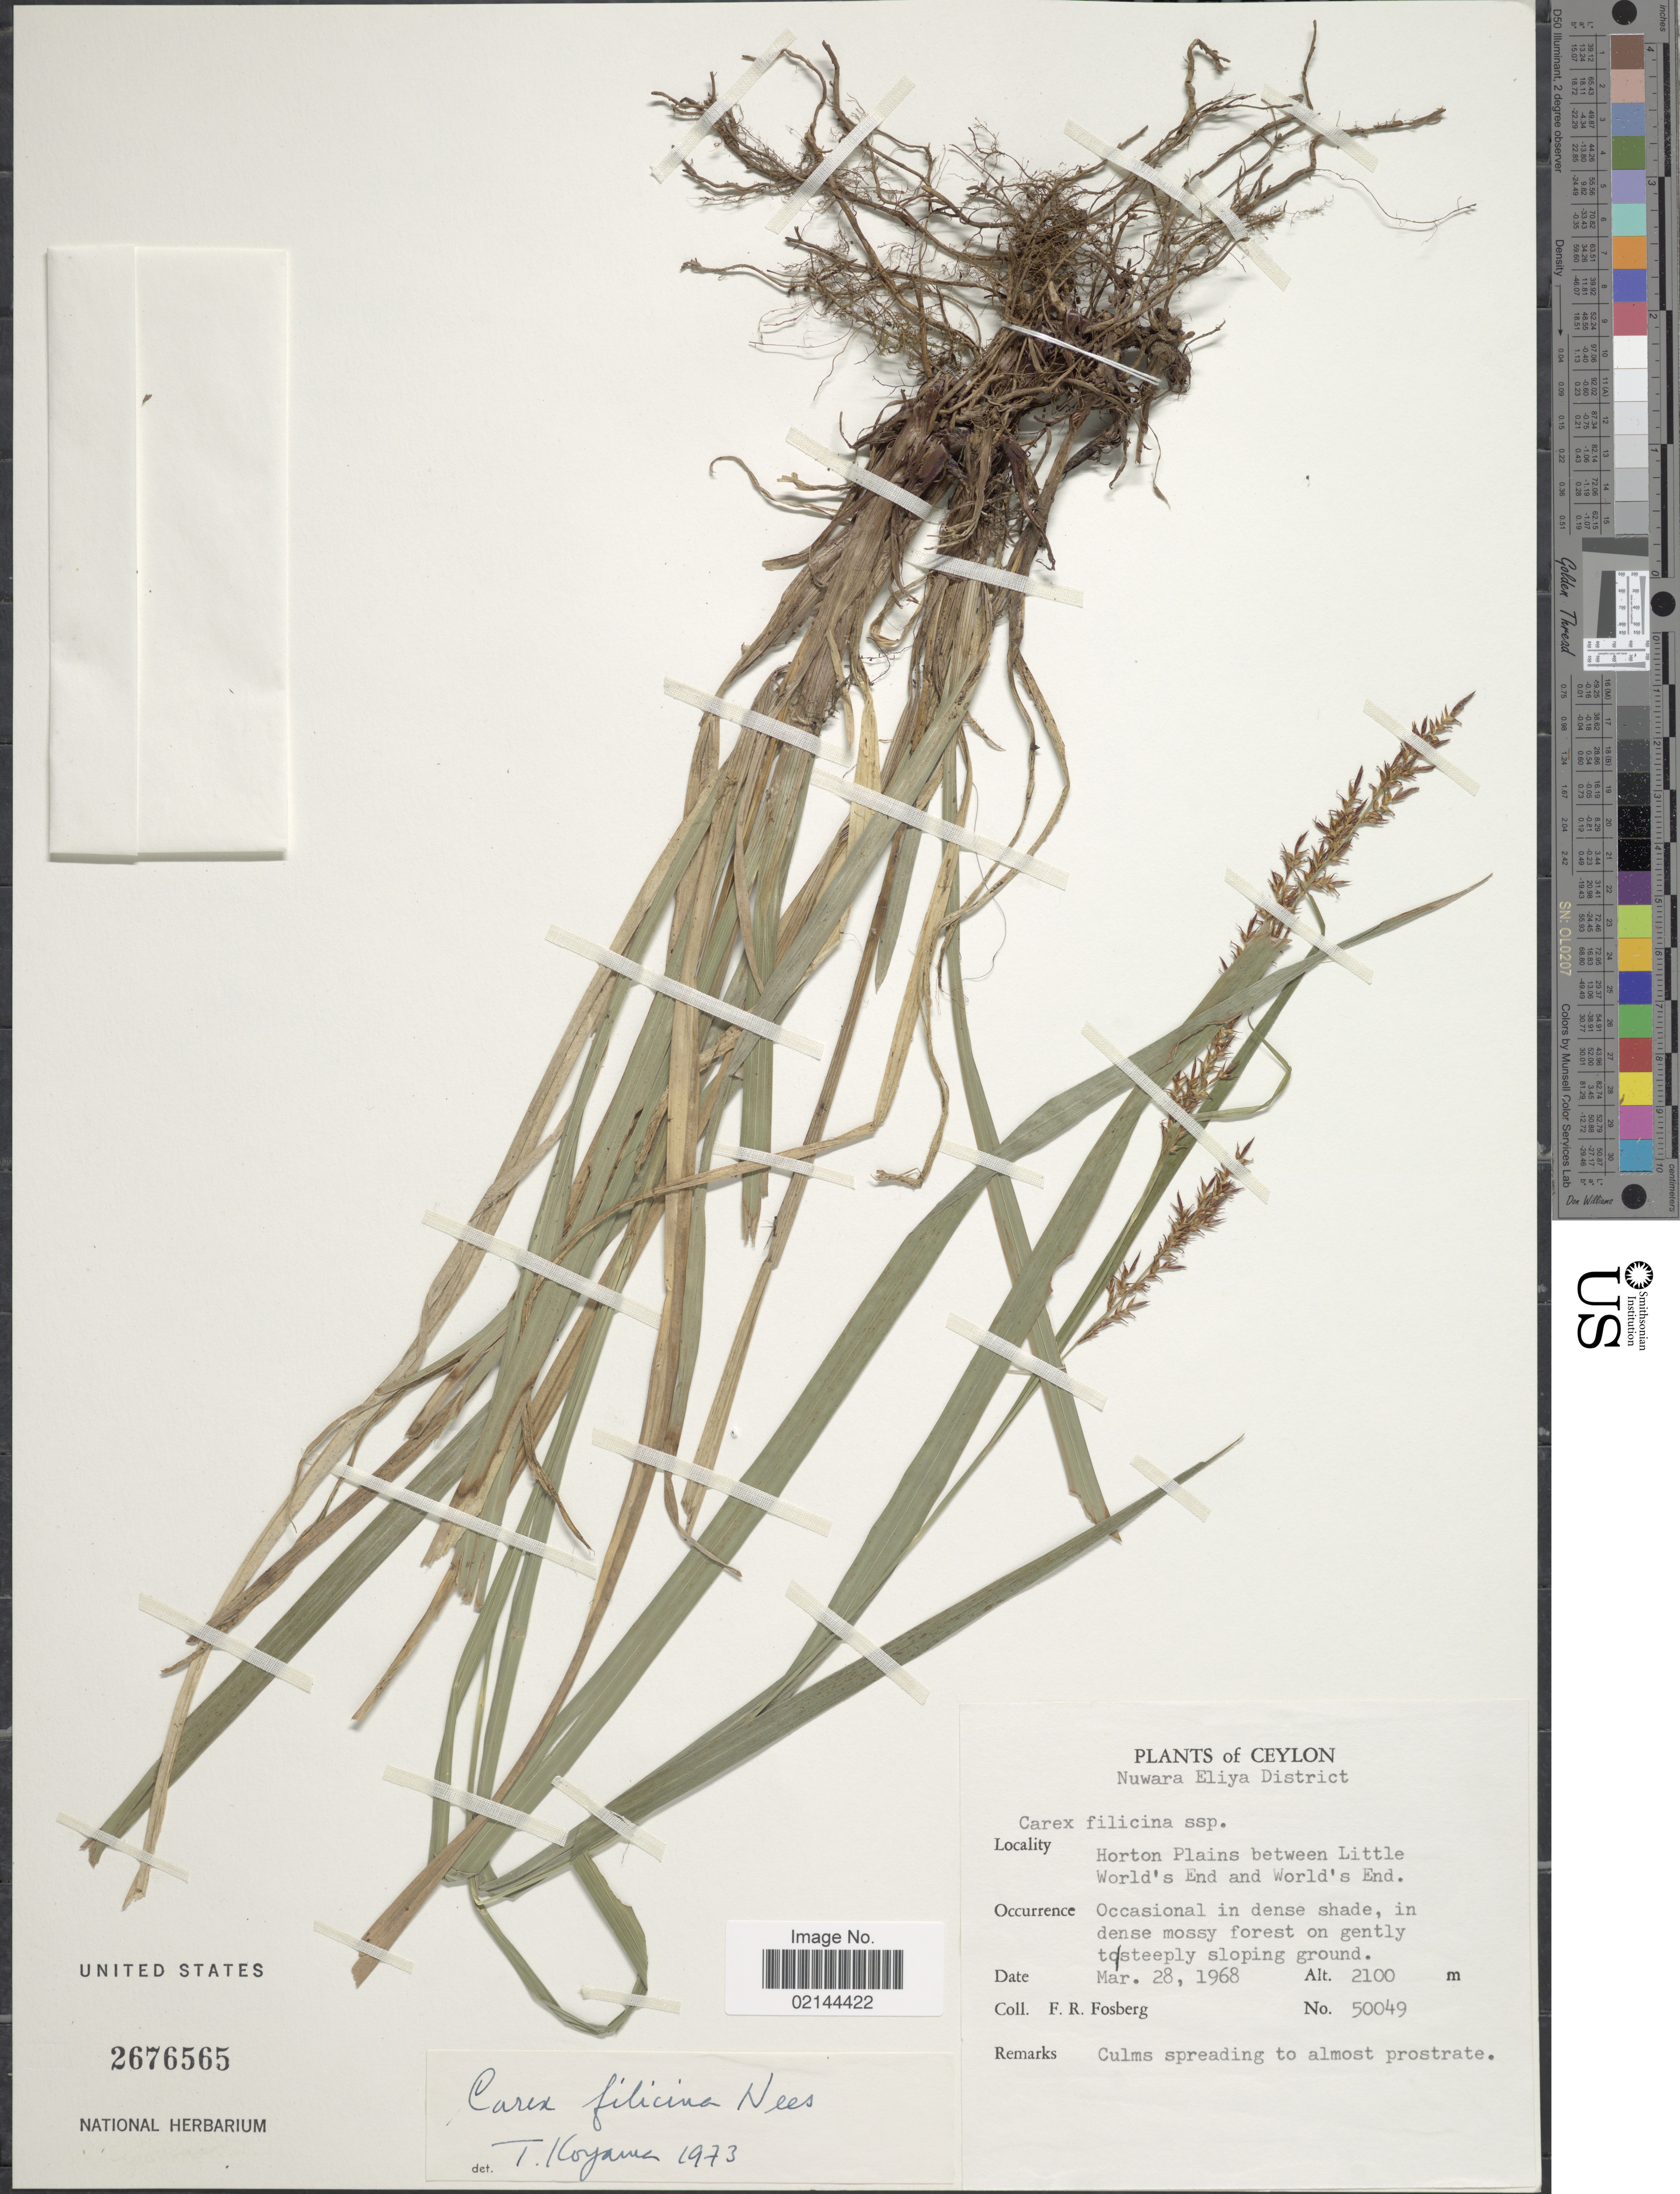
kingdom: Plantae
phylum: Tracheophyta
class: Liliopsida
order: Poales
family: Cyperaceae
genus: Carex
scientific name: Carex filicina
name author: Nees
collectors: F. R. Fosberg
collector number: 50049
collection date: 1968-03-28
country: Sri Lanka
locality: Ceylon. Nuwara Eliya District. Horton Plains between Little World's End and World's End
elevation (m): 2100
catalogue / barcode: US 2676565